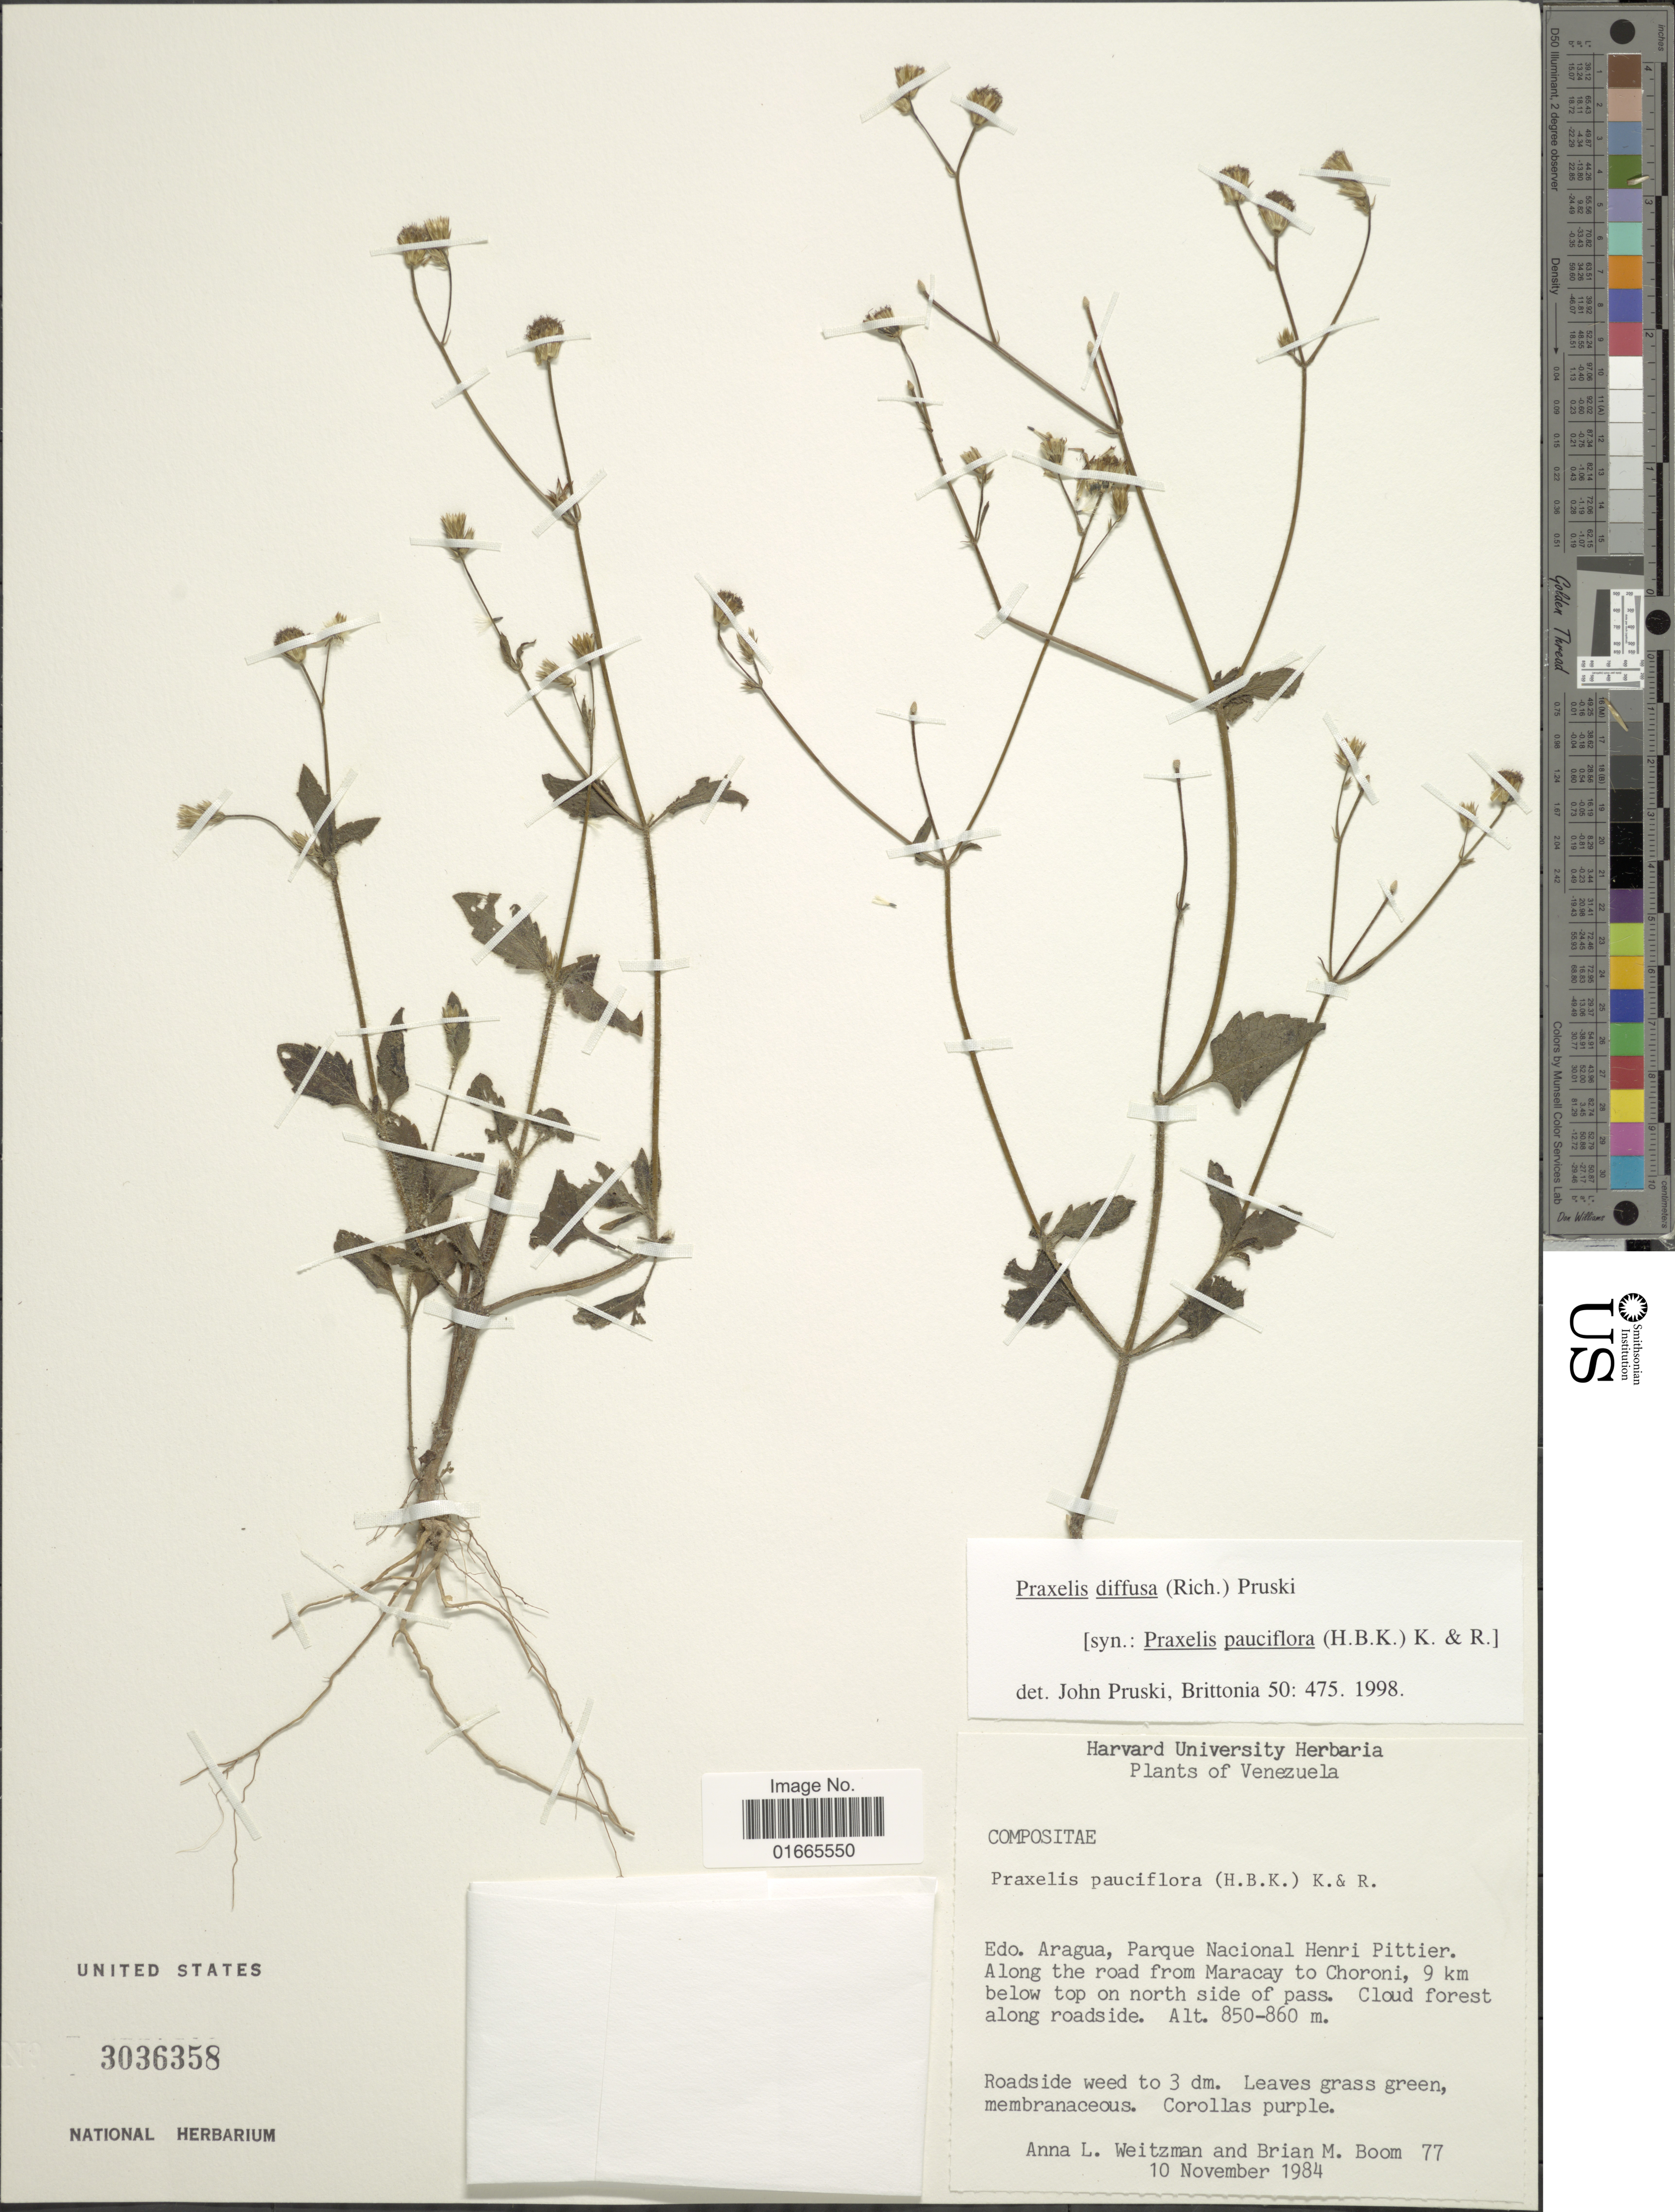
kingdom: Plantae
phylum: Tracheophyta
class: Magnoliopsida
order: Asterales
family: Asteraceae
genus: Praxelis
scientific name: Praxelis diffusa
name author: (Rich.) Pruski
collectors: A. Weitzman & B. M. Boom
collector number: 77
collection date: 1984-11-10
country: Venezuela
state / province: Aragua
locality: Edo. Aragua, Parque Nacional Henri Pittier. Along the road from Maracay to Choroni, 9 km below top on north sides of pass.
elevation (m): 850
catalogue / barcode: US 3036358